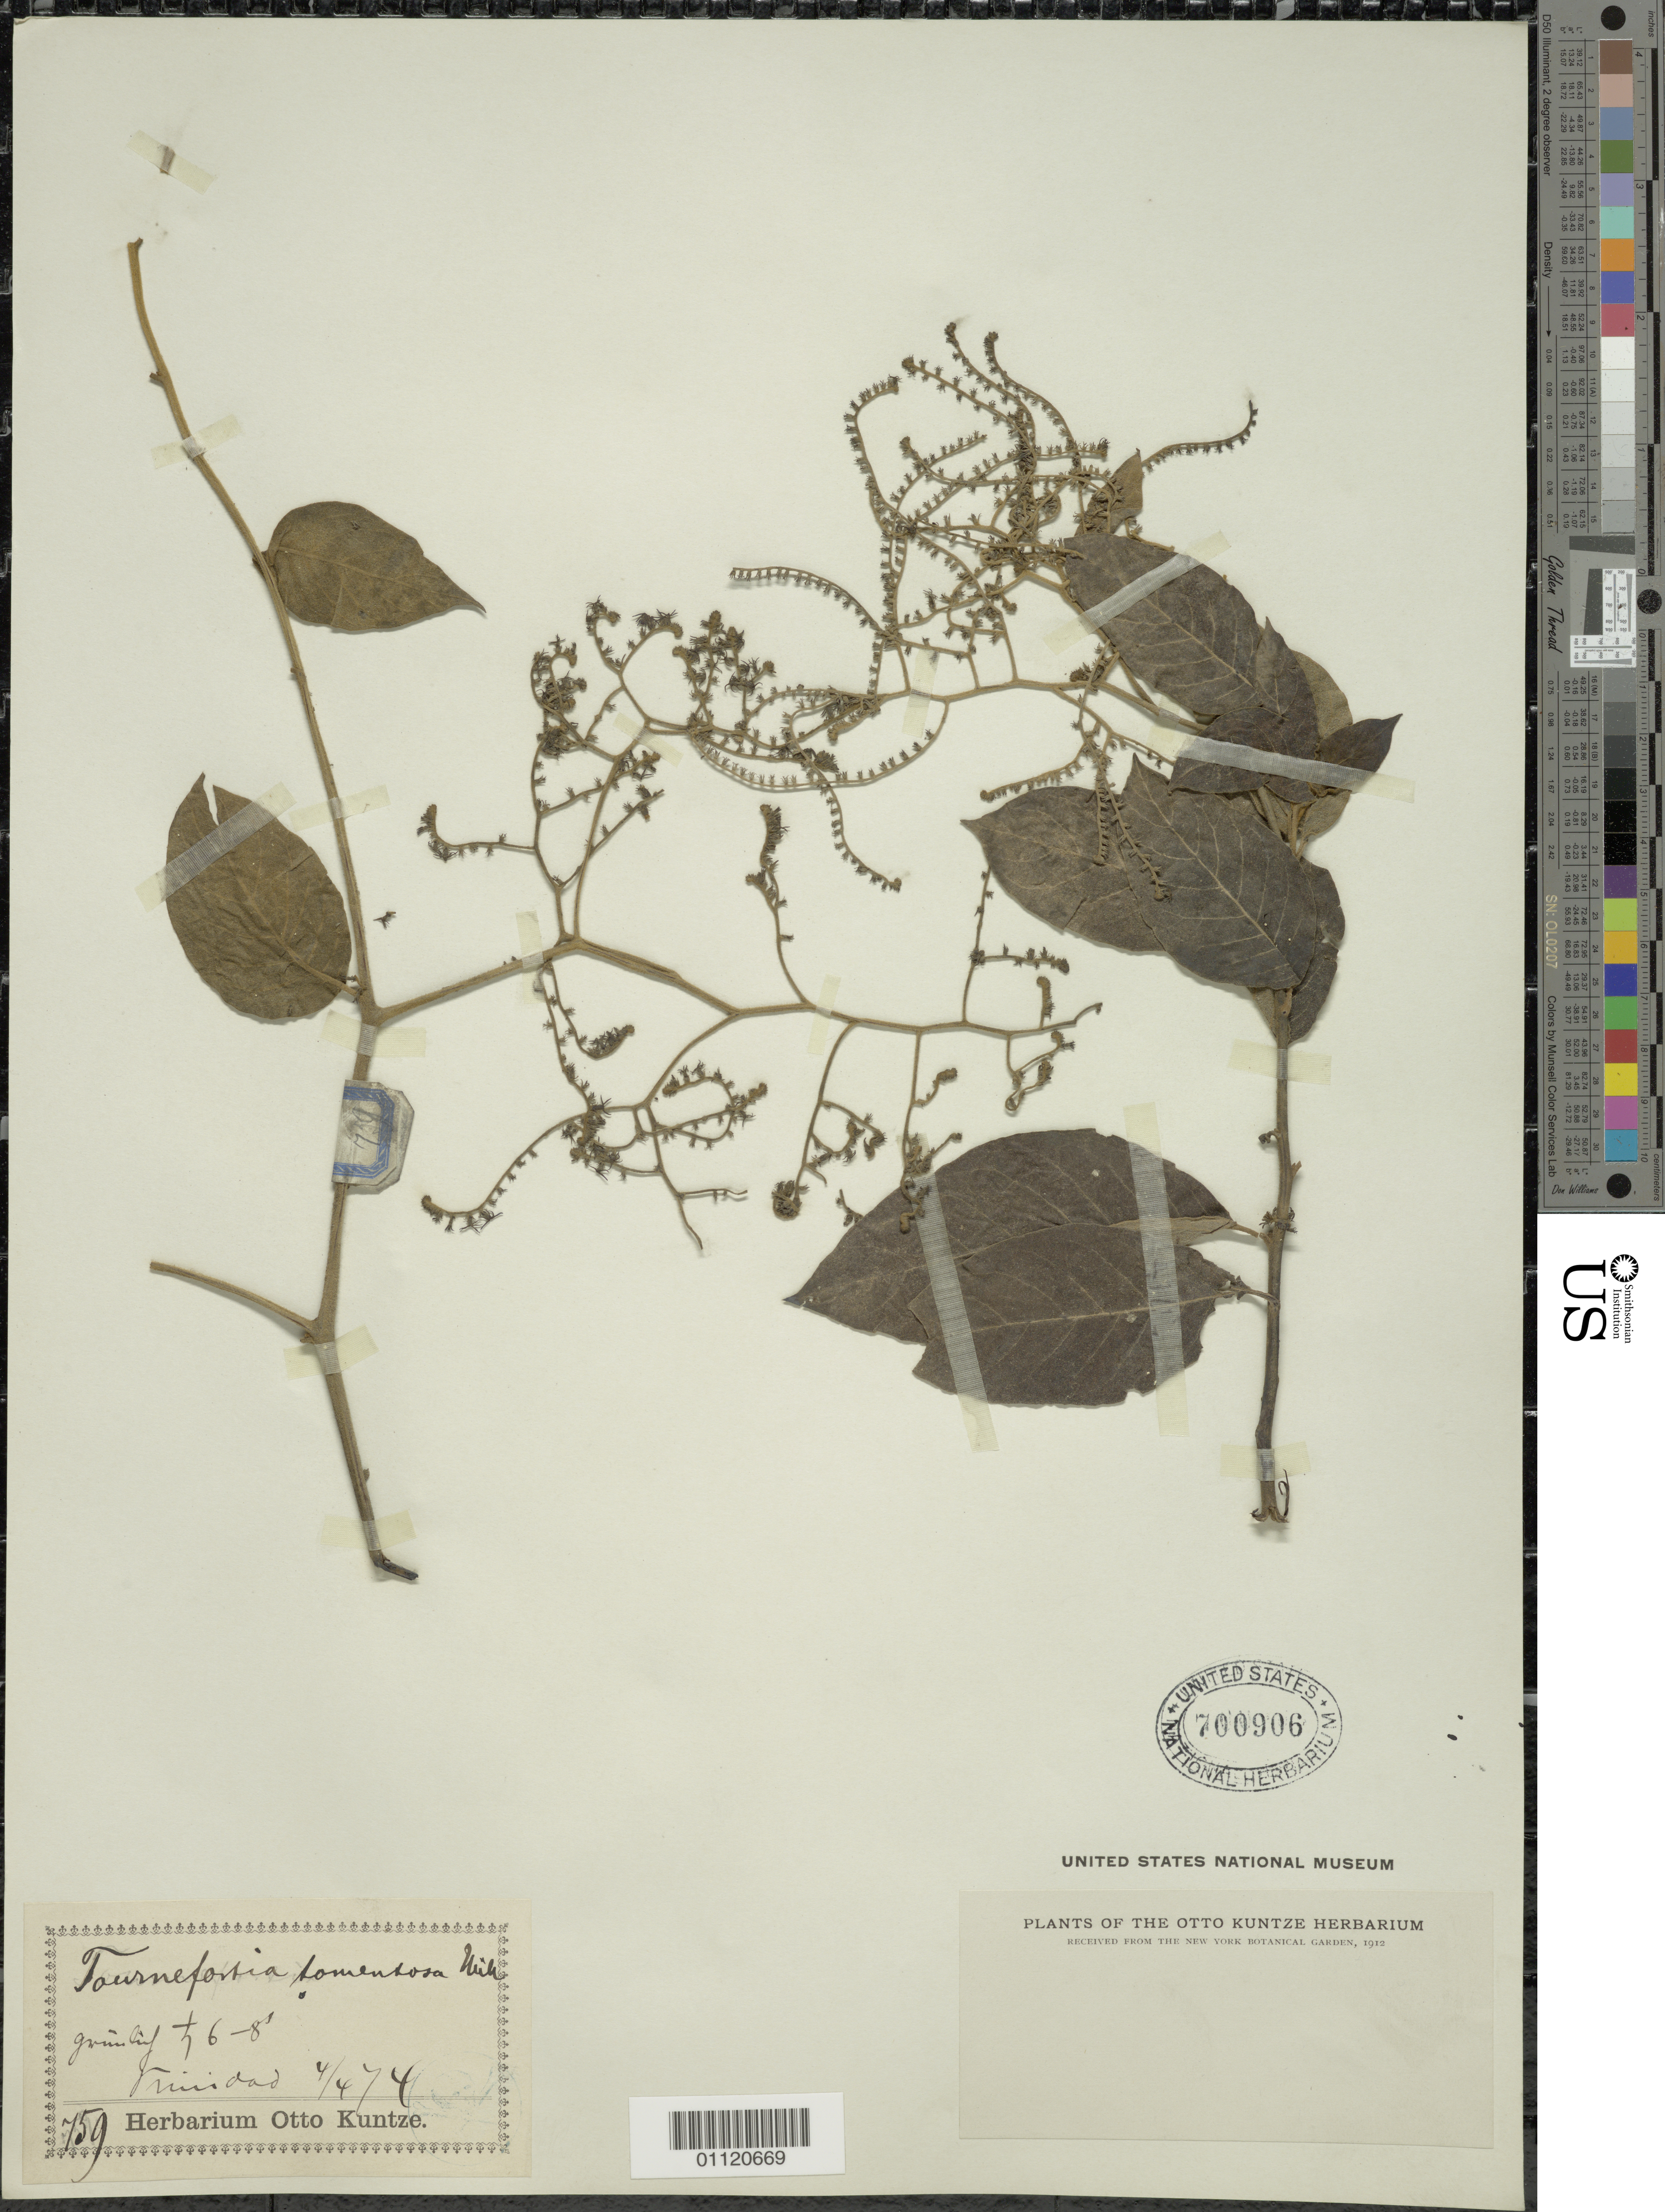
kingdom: Plantae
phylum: Tracheophyta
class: Magnoliopsida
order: Boraginales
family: Heliotropiaceae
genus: Tournefortia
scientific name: Tournefortia volubilis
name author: L.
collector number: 759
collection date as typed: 04 Apr 1874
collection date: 1874-04-04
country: Trinidad and Tobago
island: Trinidad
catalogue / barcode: US 700906